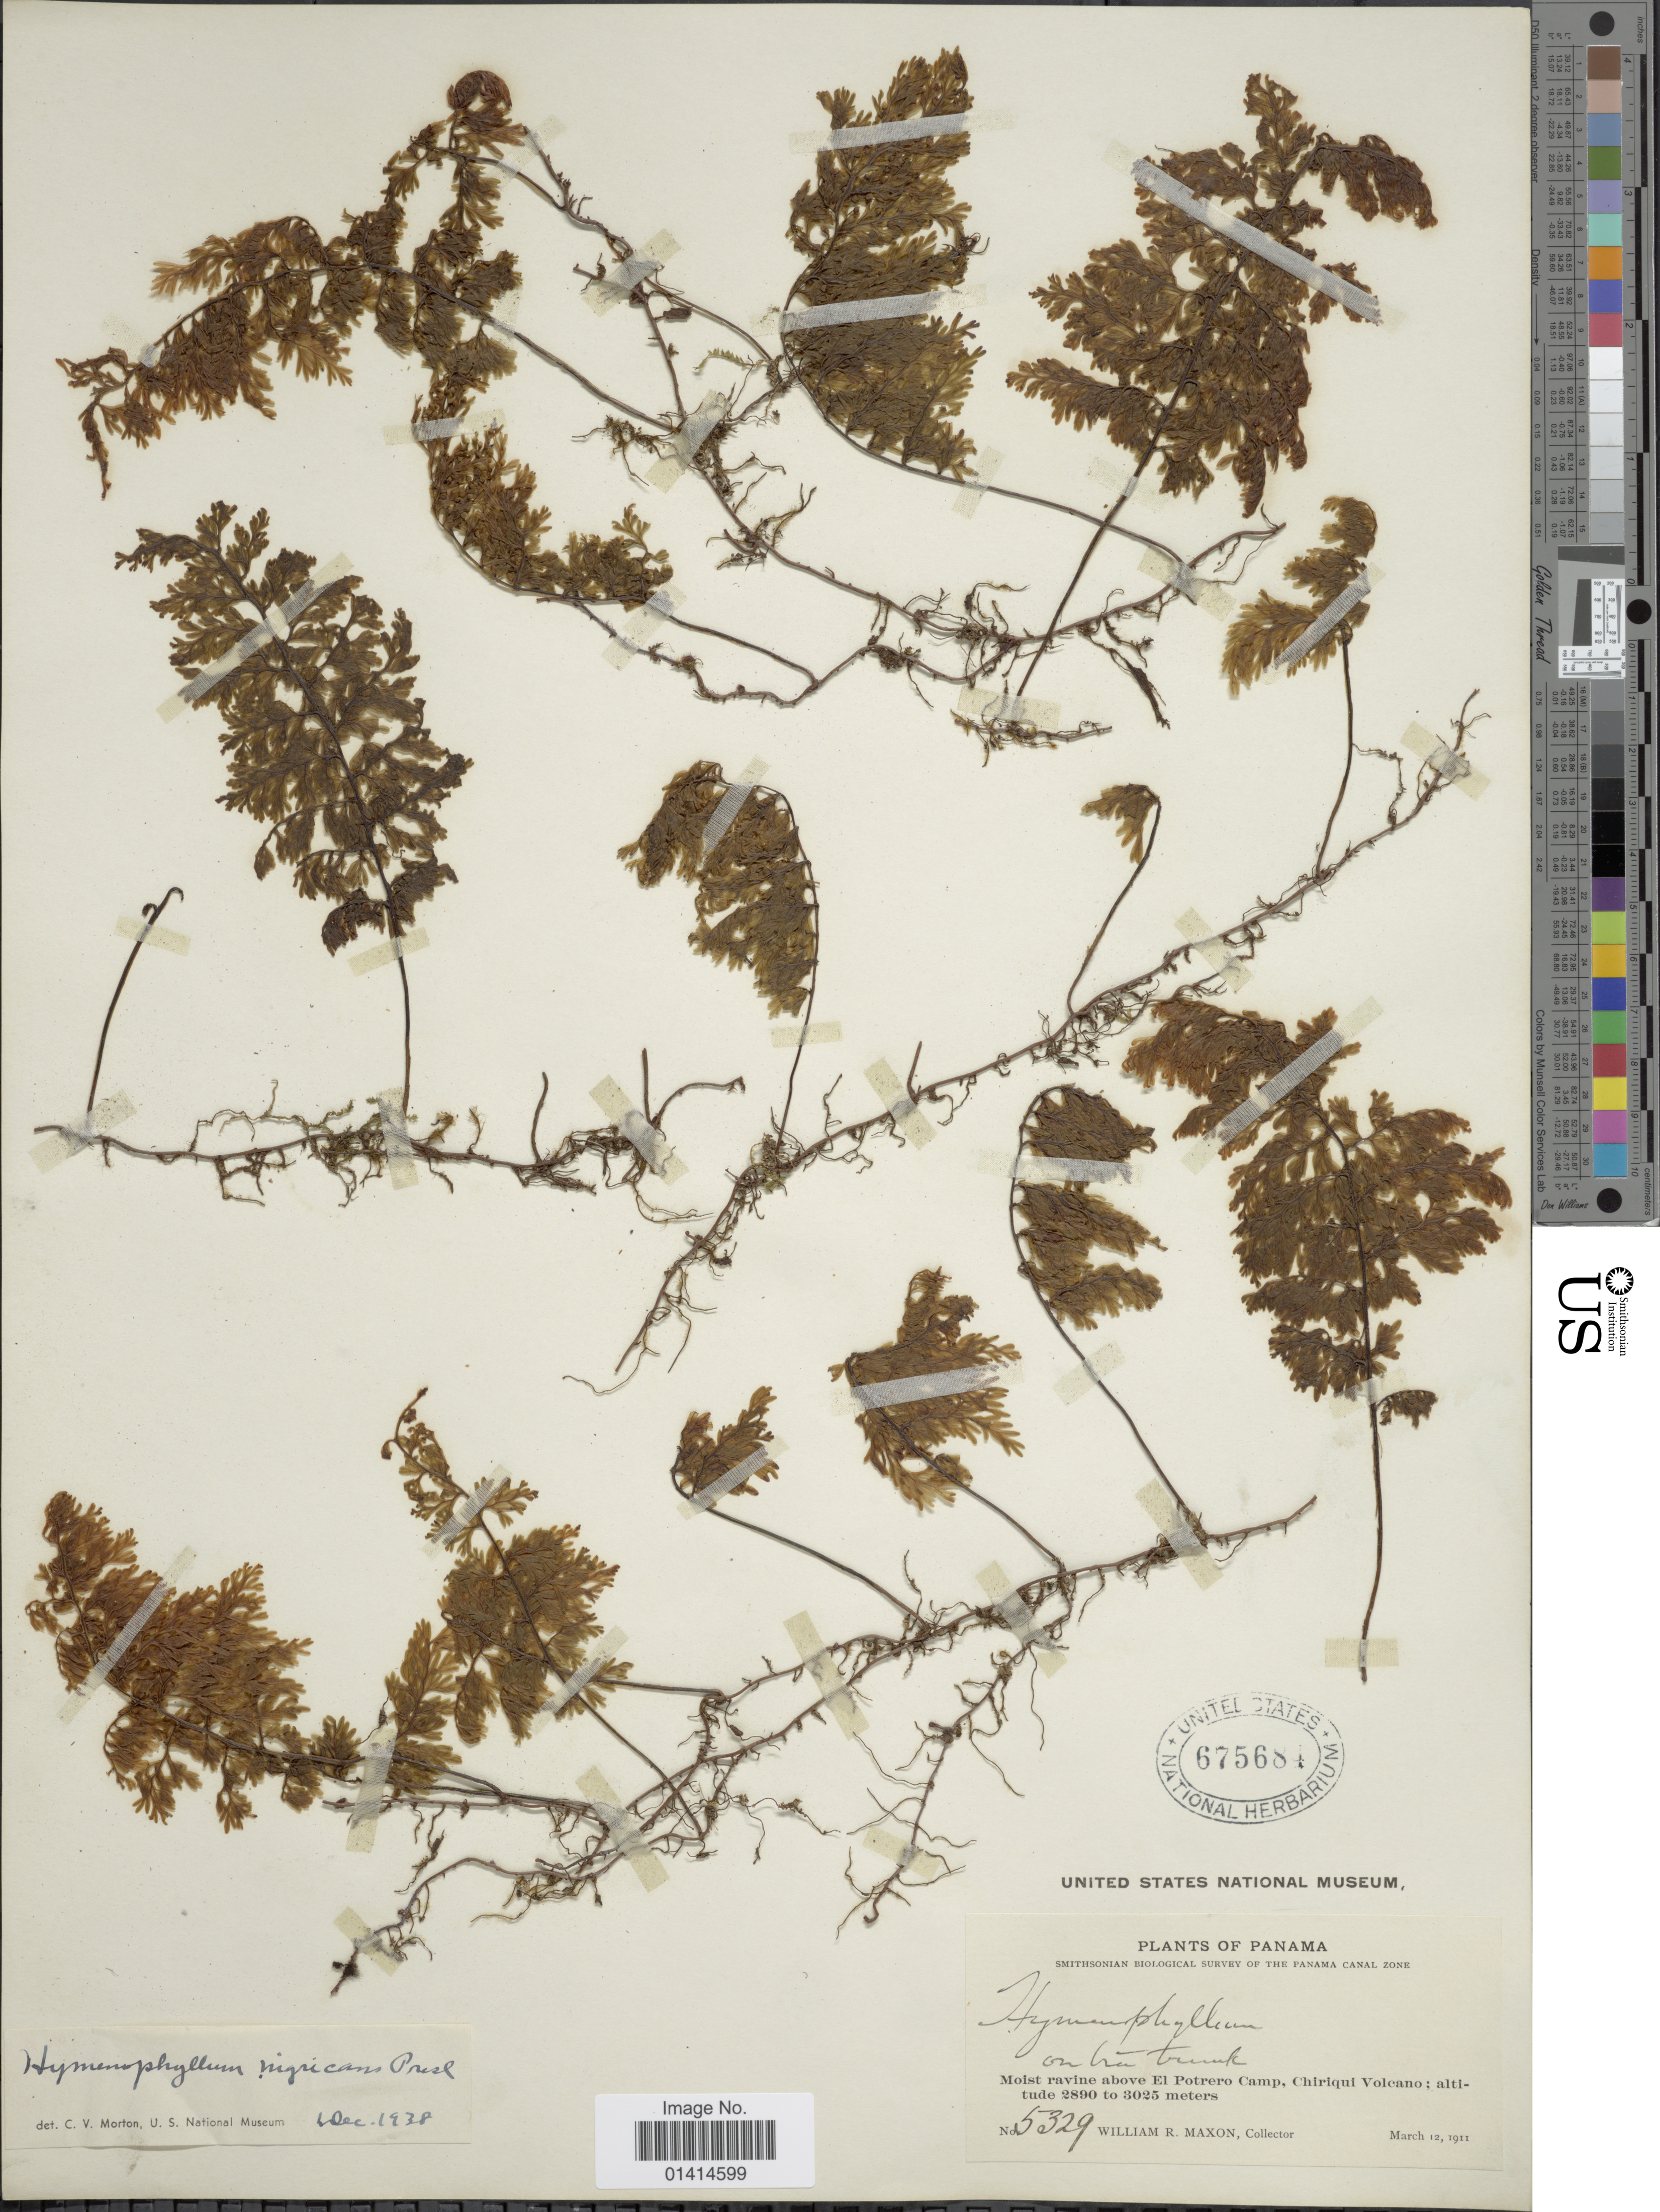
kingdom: Plantae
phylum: Tracheophyta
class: Polypodiopsida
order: Hymenophyllales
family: Hymenophyllaceae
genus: Hymenophyllum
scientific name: Hymenophyllum polyanthos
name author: (Sw.) Sw.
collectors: W. R. Maxon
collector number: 5329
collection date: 1911-03-12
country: Panama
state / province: Chiriqui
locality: Moist ravine above El pPotrero Camp, Chiriqui Volcano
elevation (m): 2890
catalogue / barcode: US 675684